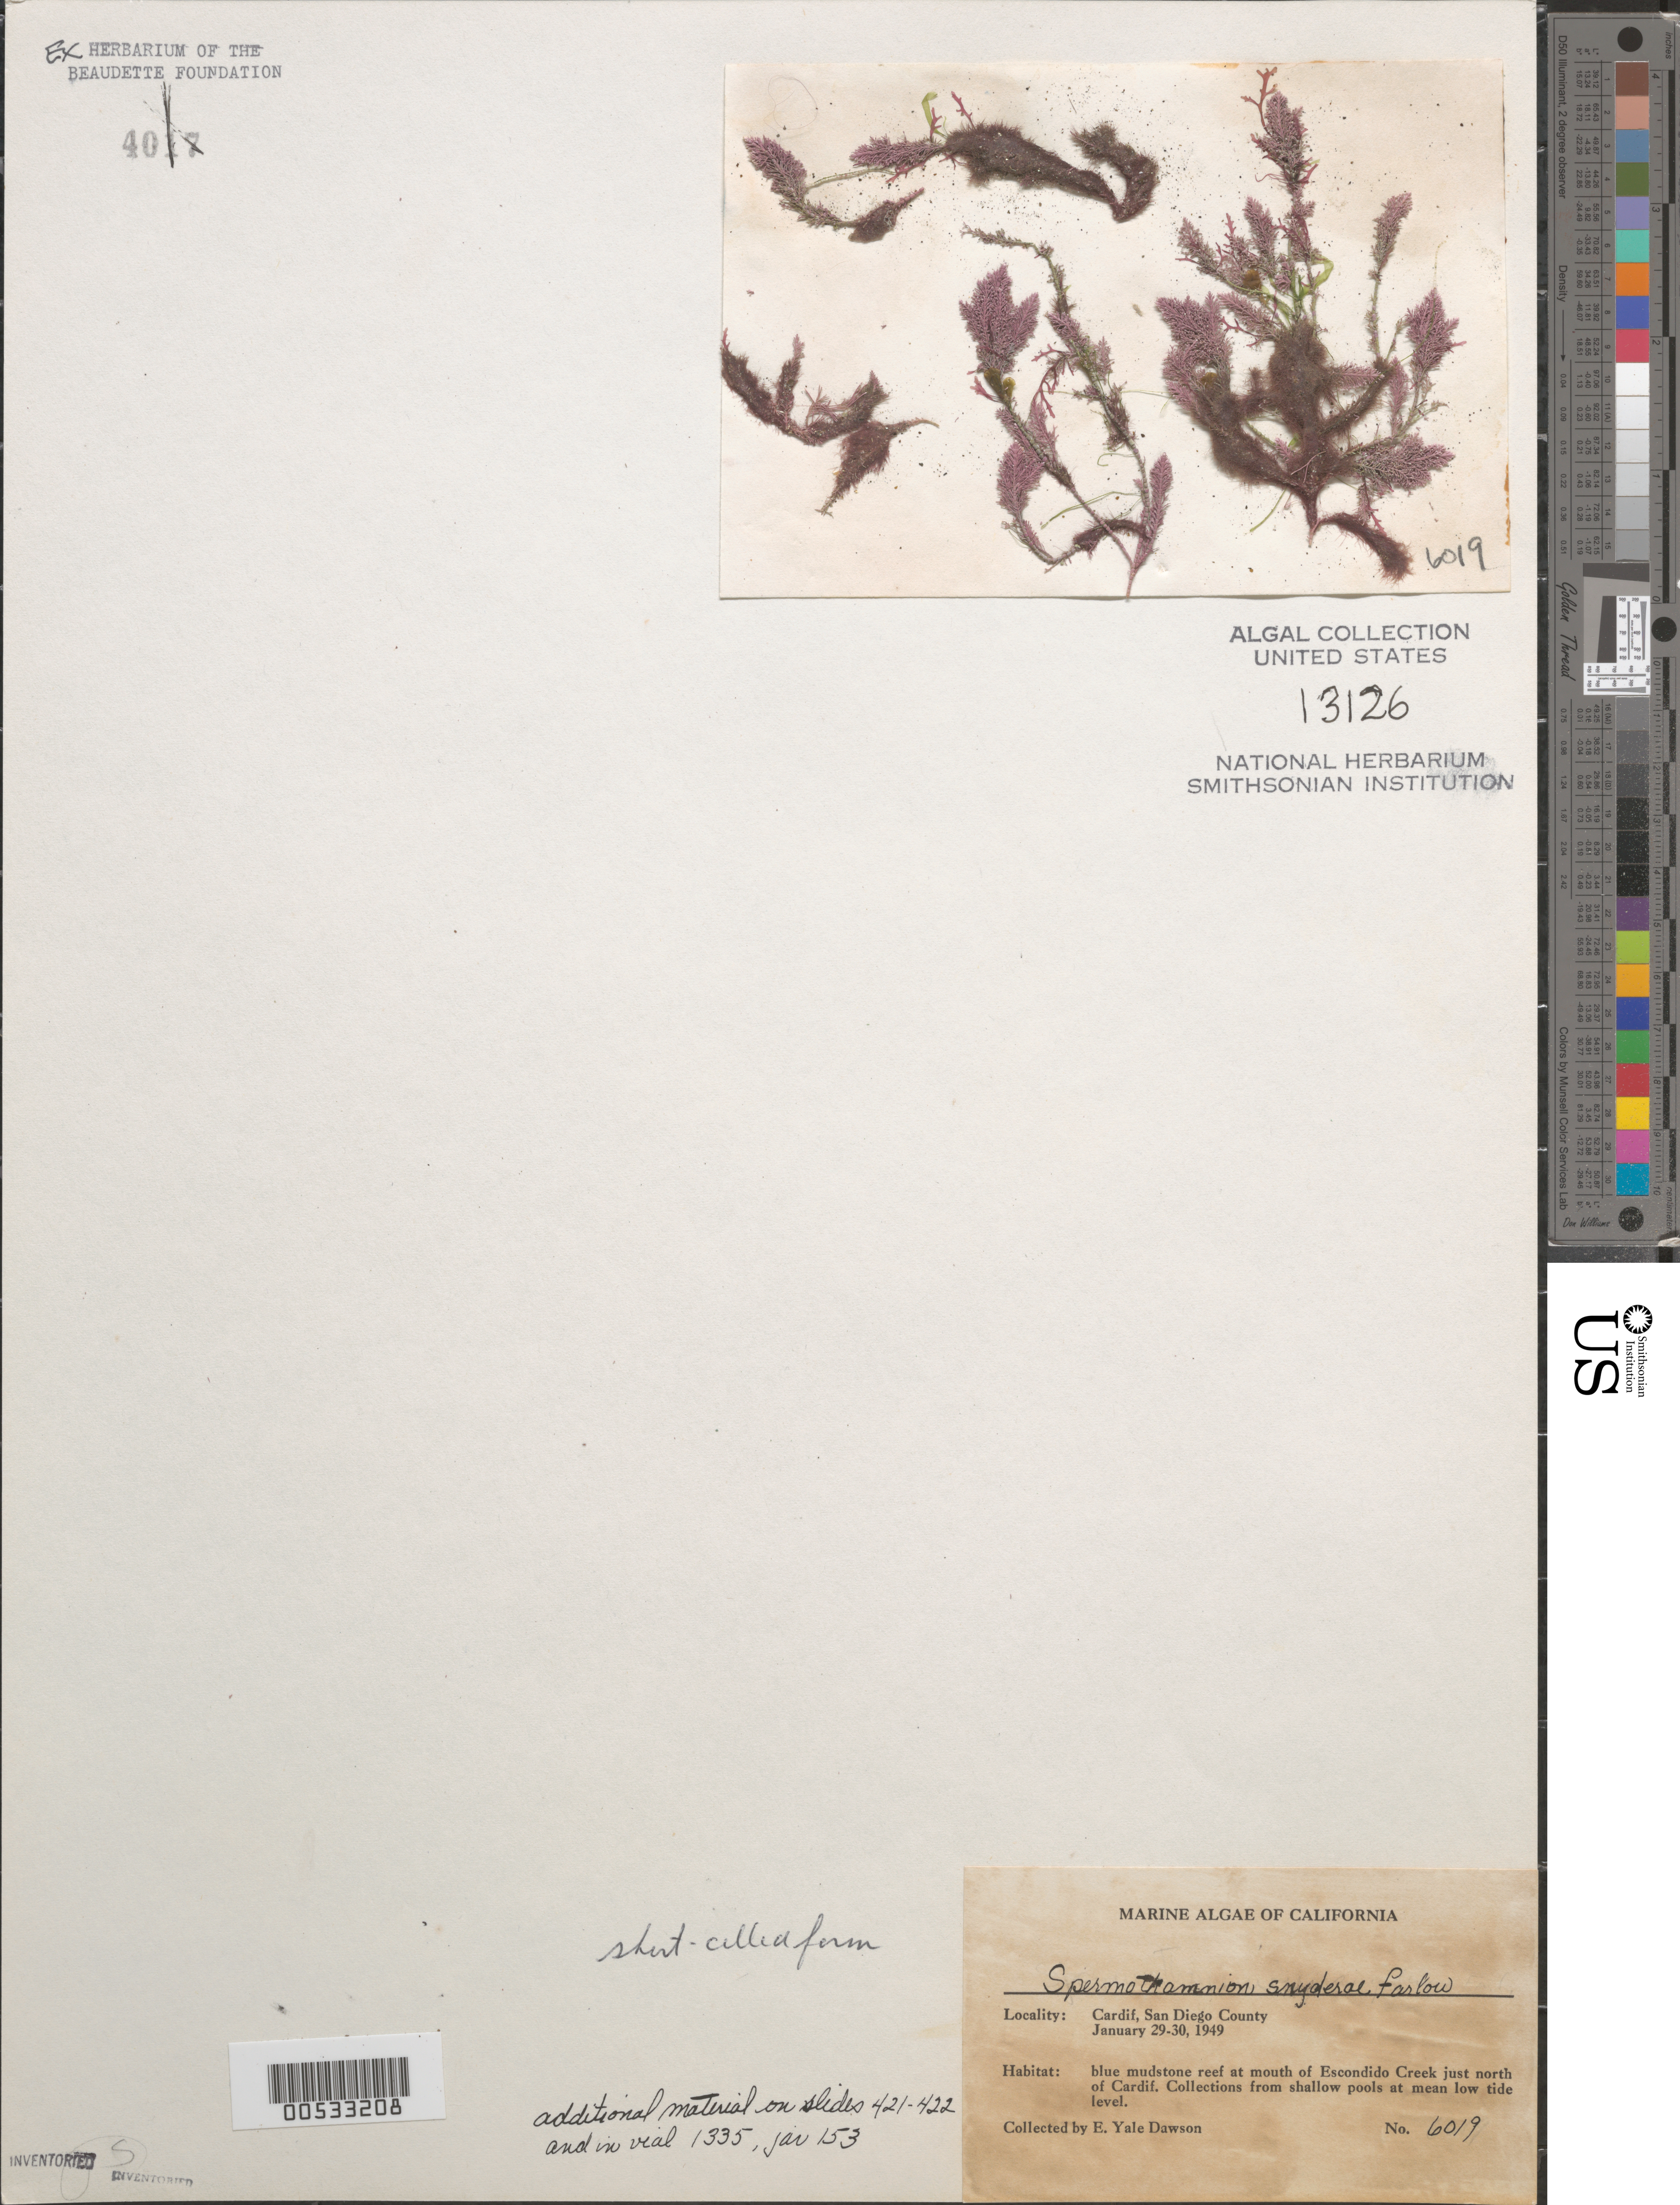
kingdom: Plantae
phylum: Rhodophyta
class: Florideophyceae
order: Ceramiales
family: Wrangeliaceae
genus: Tiffaniella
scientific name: Tiffaniella snyderae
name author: (Farl.) I.A. Abbott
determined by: Algae name updating Project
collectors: E. Y. Dawson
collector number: EYD 6019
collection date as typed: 29 Jan 1949 TO 30 Jan 1949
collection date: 1949-01-29/1949-01-30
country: United States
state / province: California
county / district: San Diego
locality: Escondido Creek mouth, just north of Cardiff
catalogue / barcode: US 13126